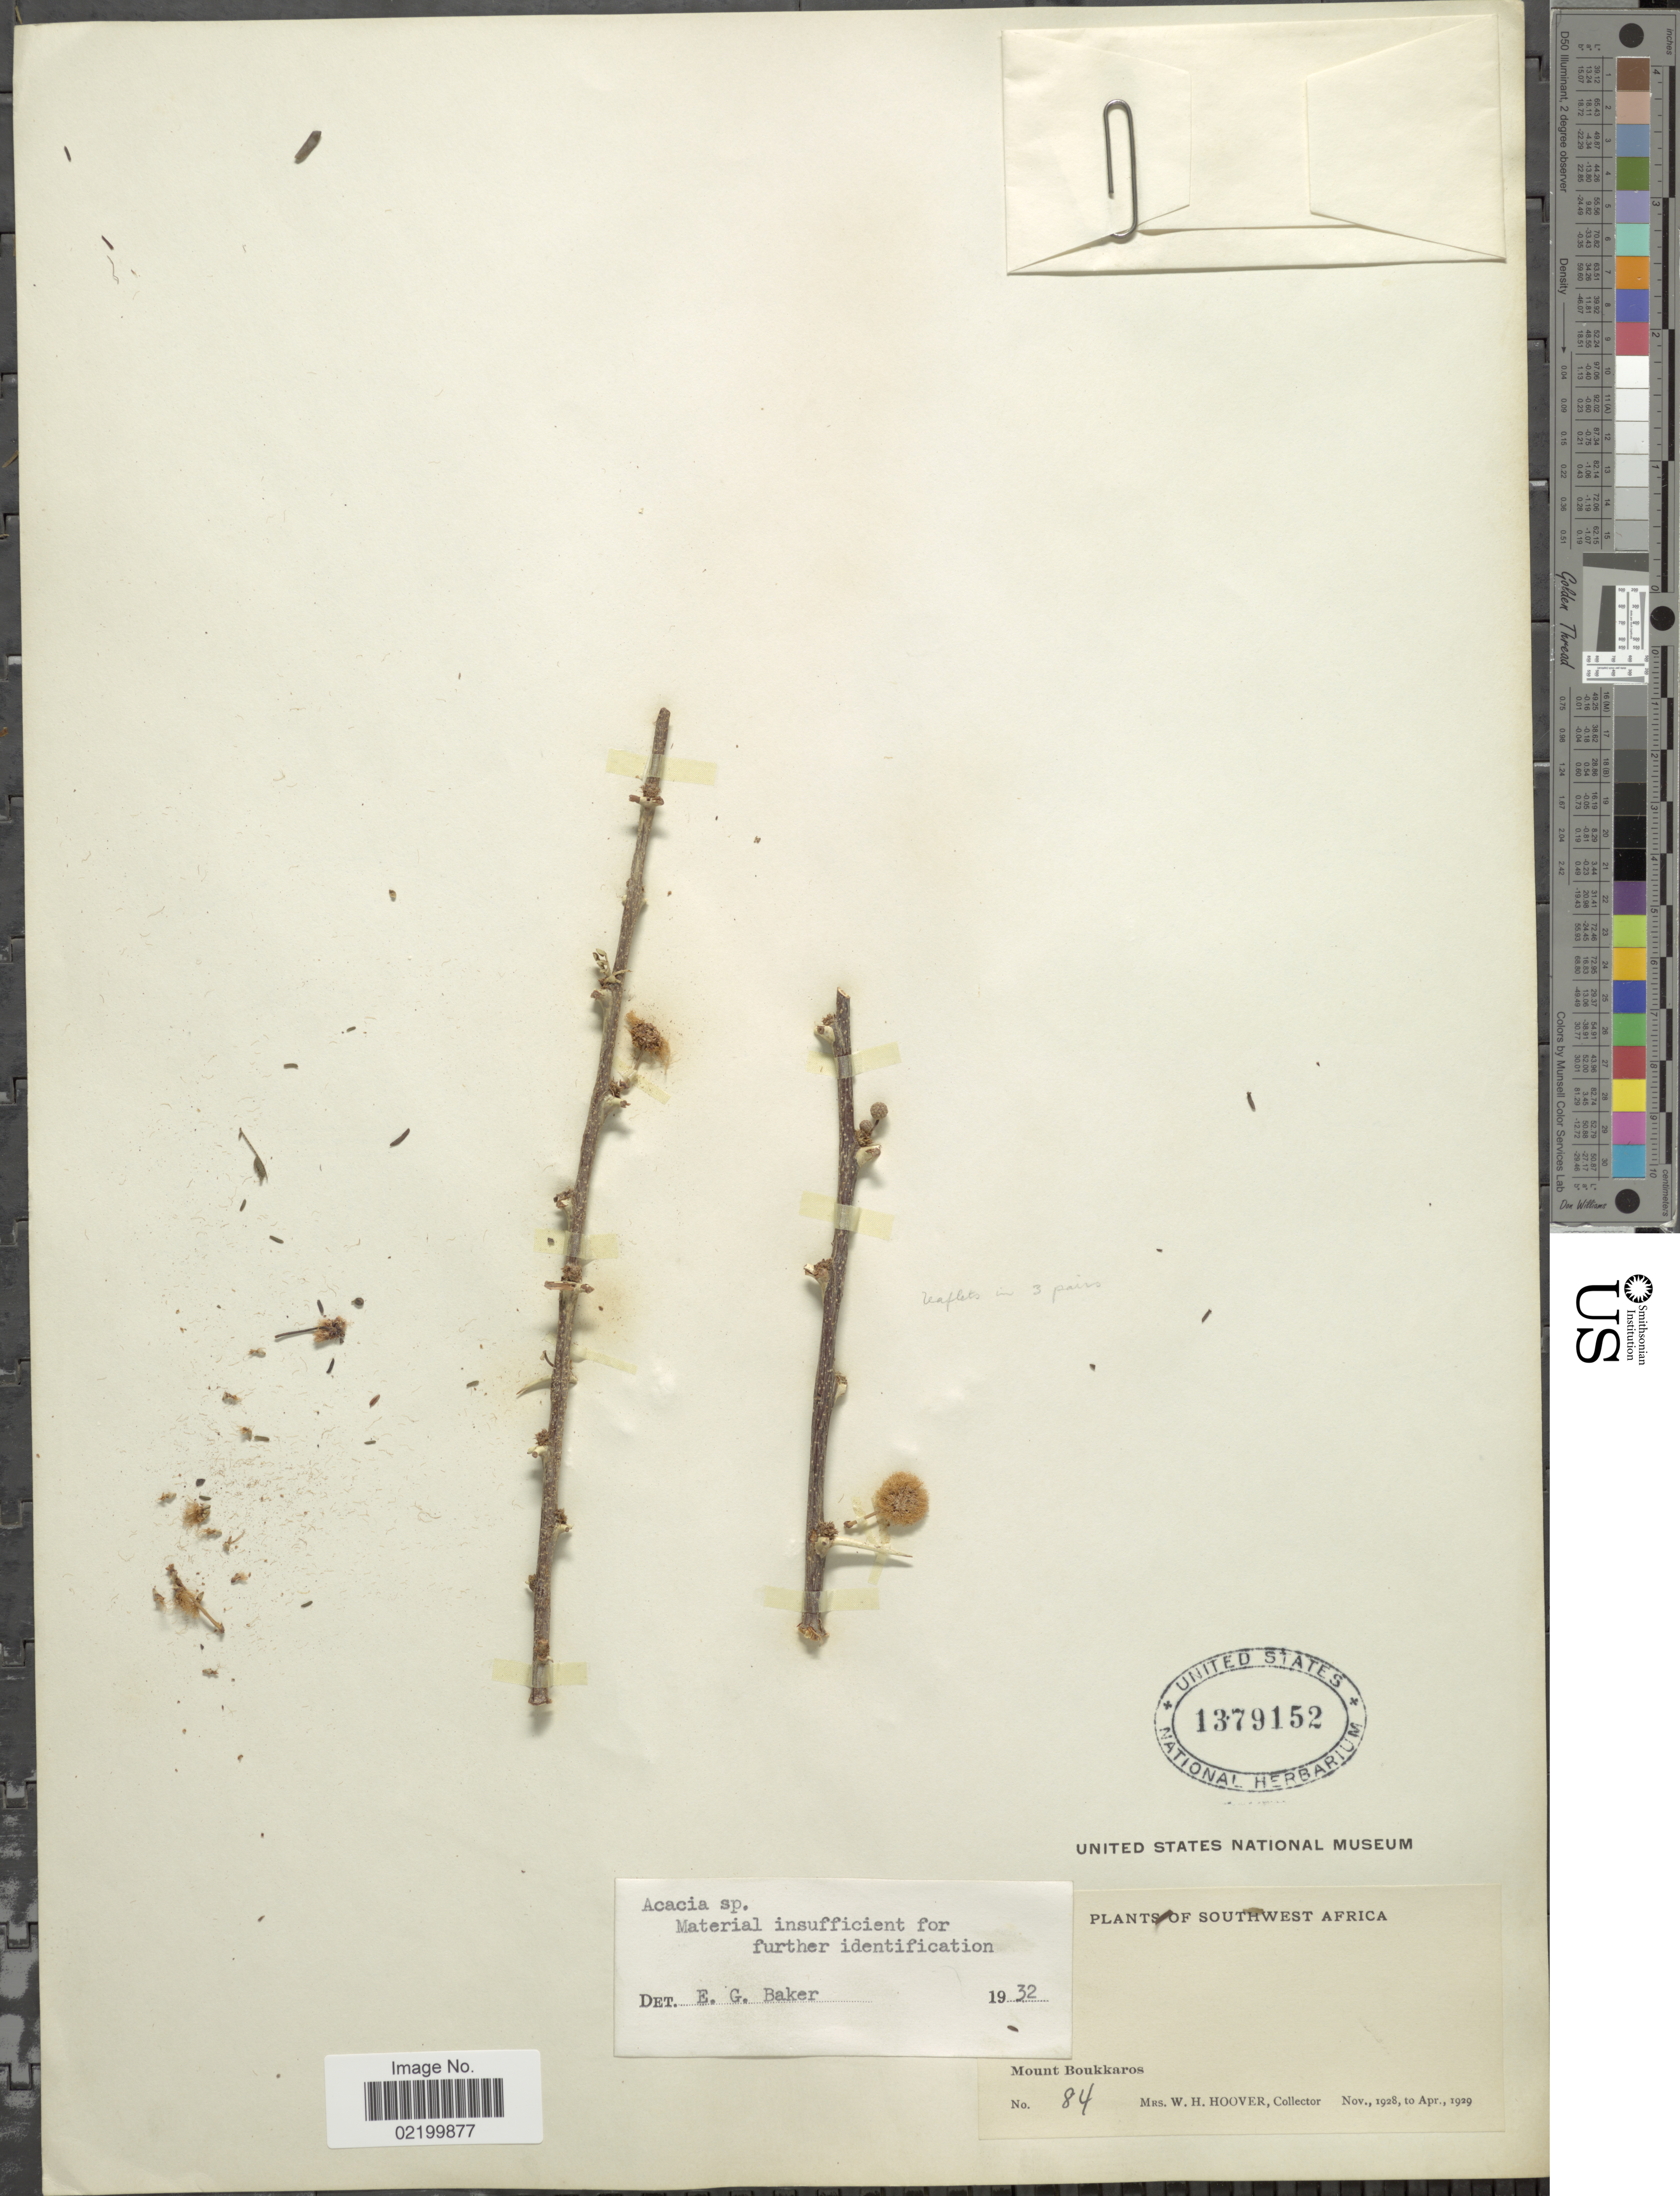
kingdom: Plantae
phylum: Tracheophyta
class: Magnoliopsida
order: Fabales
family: Fabaceae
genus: Vachellia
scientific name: Vachellia sp.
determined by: Strong, M. T., (US), Smithsonian Institution - National Museum of Natural History (UNITED STATES)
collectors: W. Hoover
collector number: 84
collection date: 1928-11/1929-04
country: Namibia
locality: Soutwest Africa. Mount Boukkaros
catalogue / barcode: US 1379152